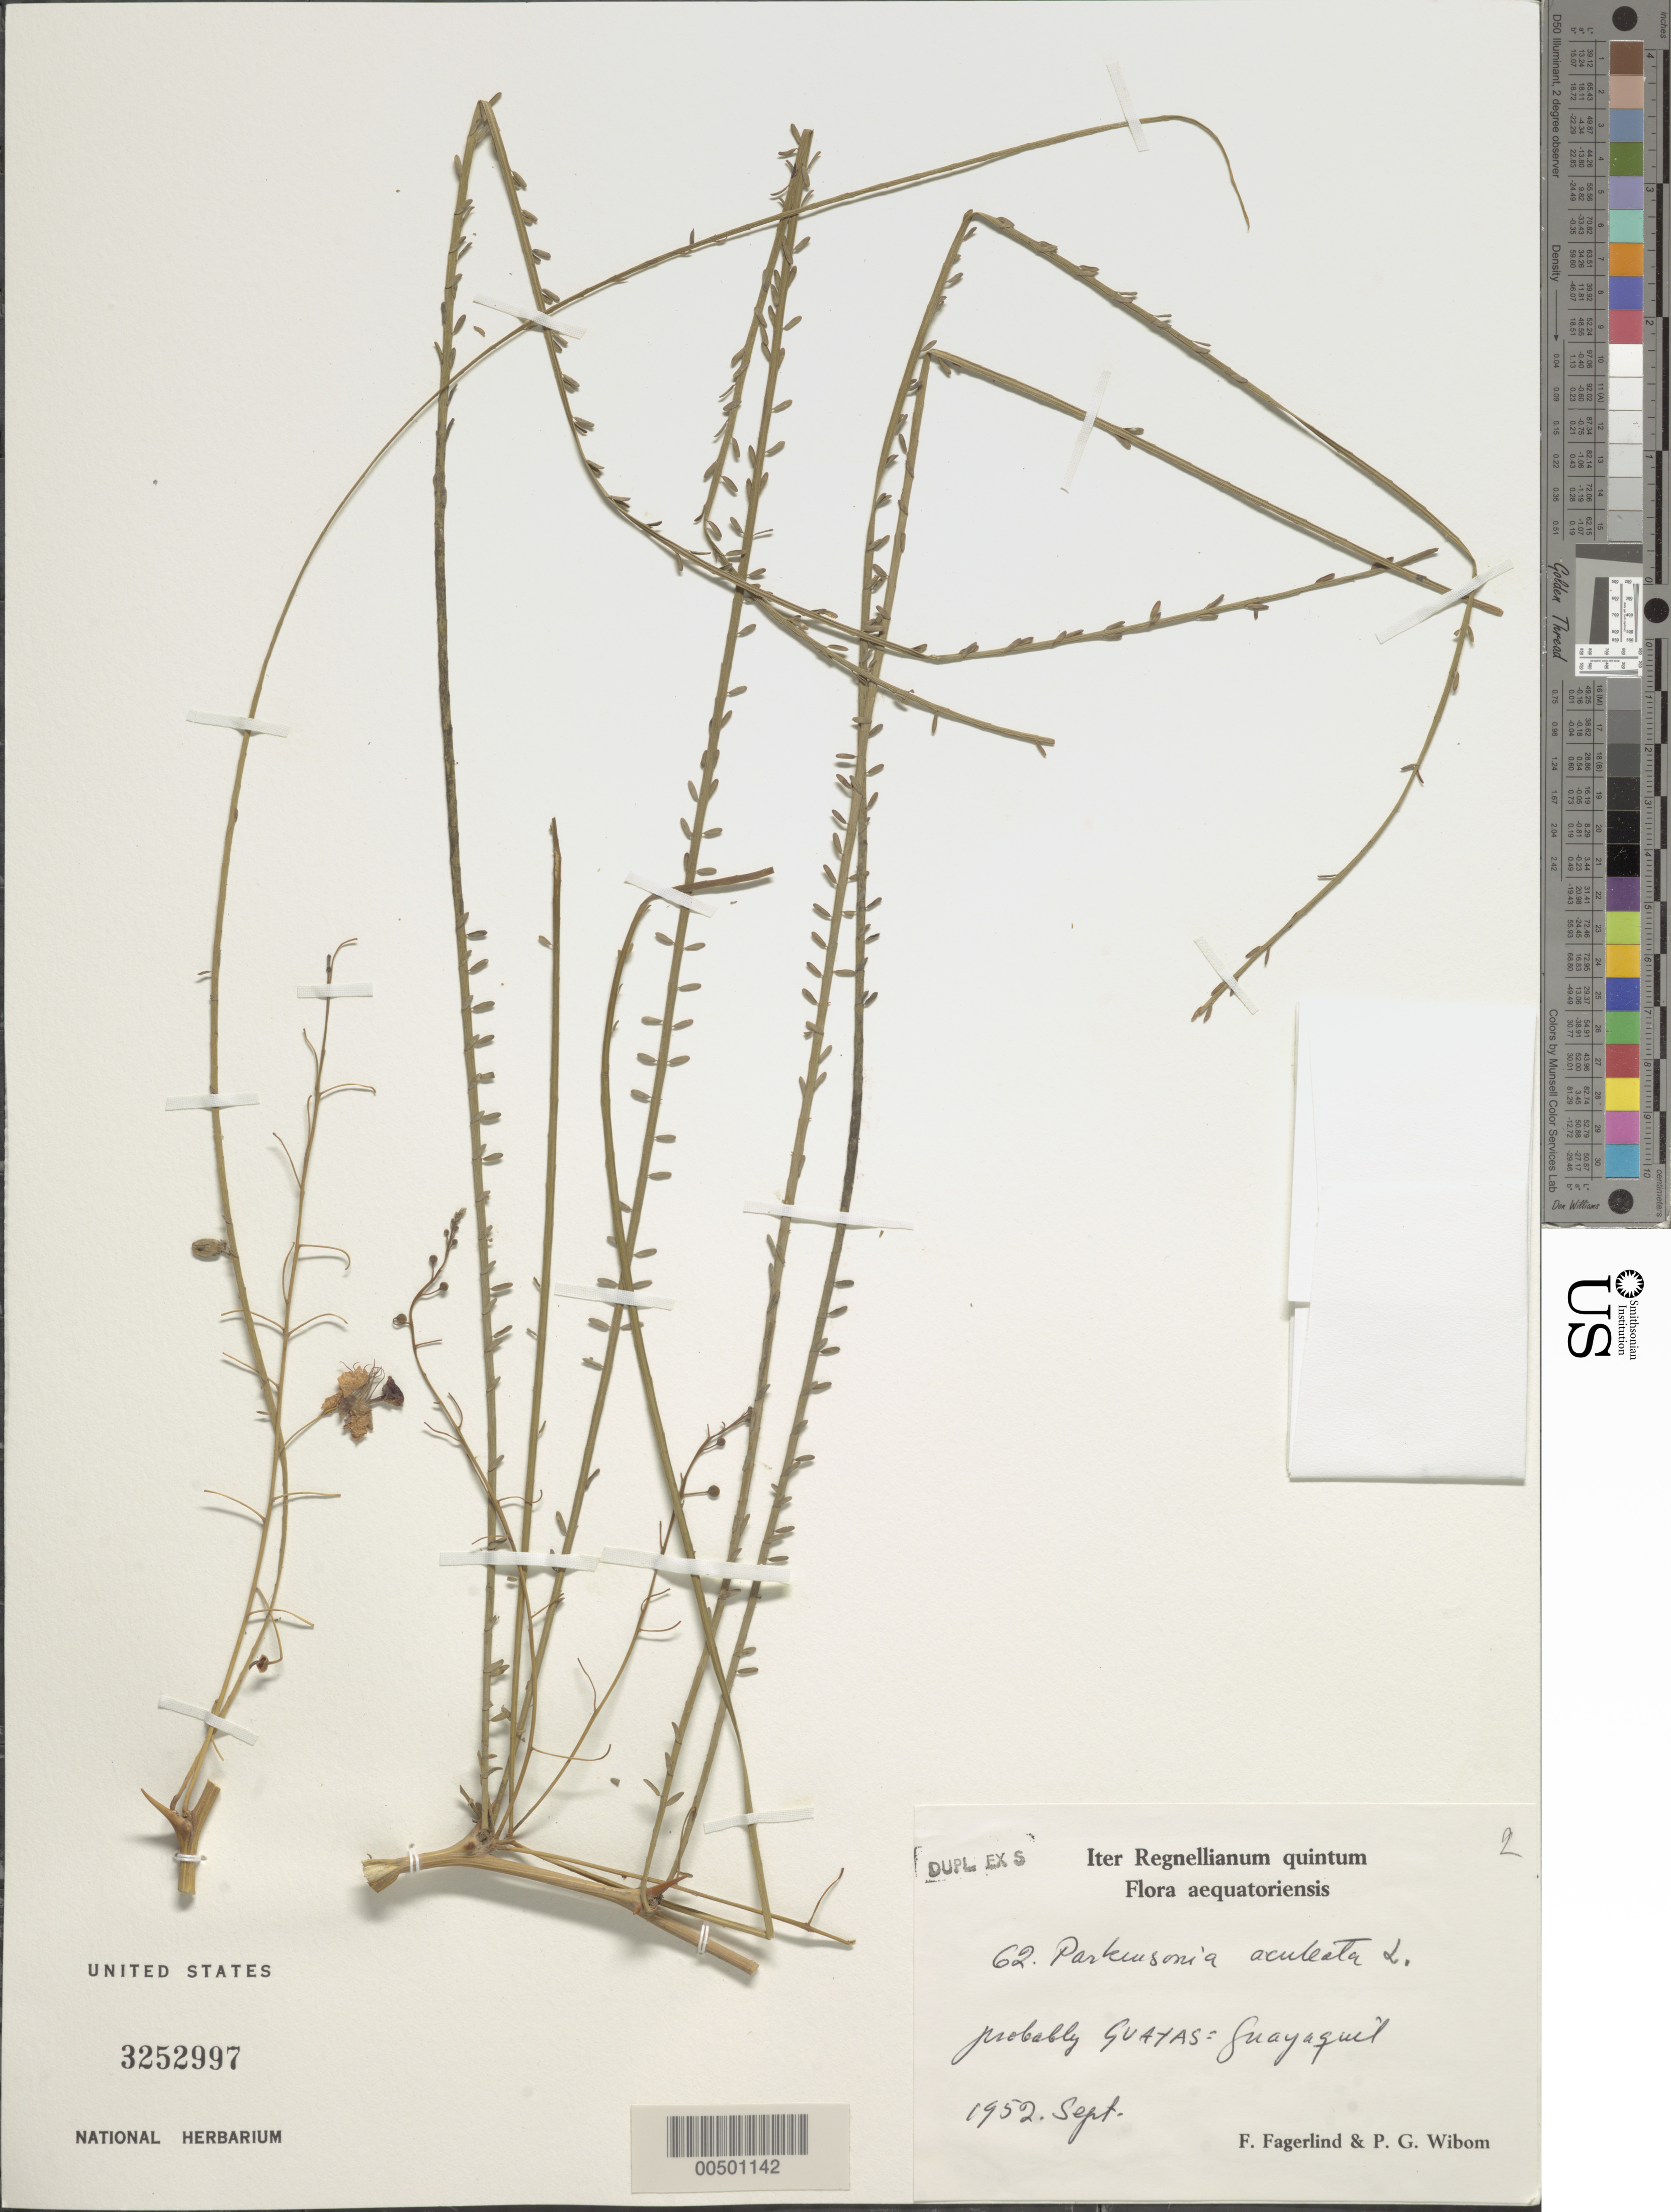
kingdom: Plantae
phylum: Tracheophyta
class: Magnoliopsida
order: Fabales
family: Fabaceae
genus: Parkinsonia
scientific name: Parkinsonia aculeata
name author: L.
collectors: F. Fagerlind & P. Wibom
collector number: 62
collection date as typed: Sep 1952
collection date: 1952-09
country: Ecuador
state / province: Guayas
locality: Guayaquil, Haciendo Bonchna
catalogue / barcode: US 3252997